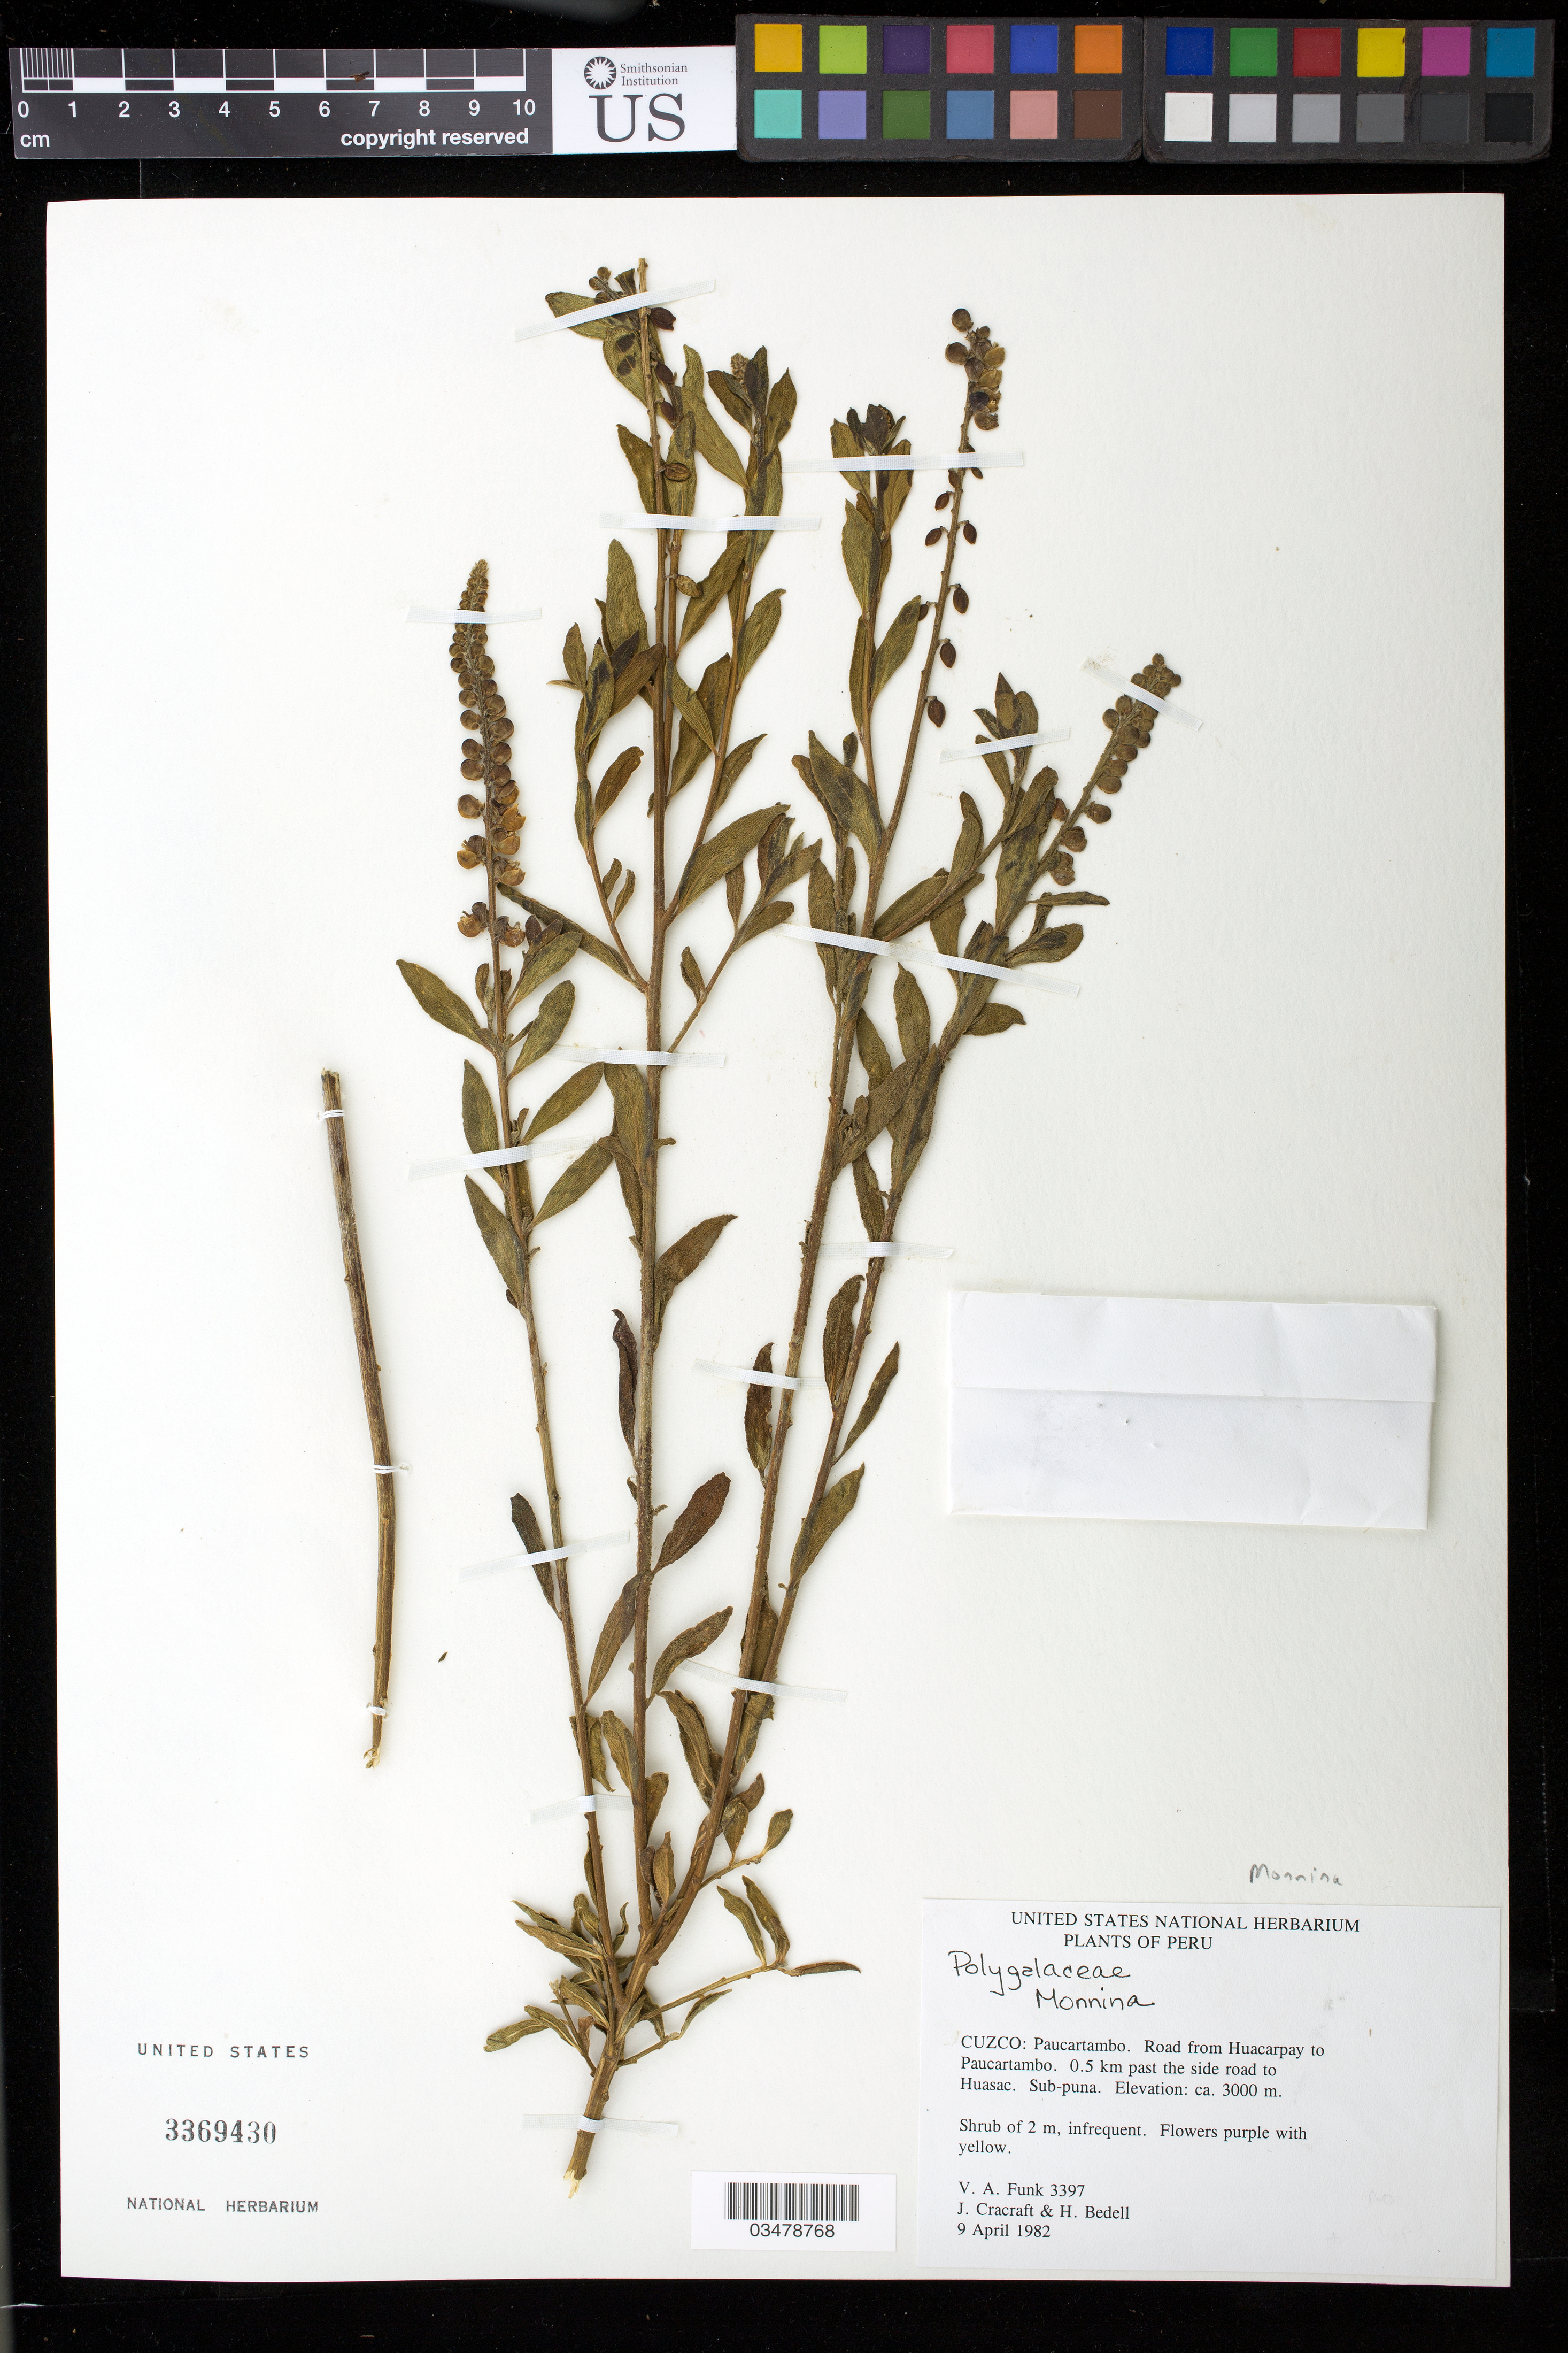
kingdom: Plantae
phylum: Tracheophyta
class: Magnoliopsida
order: Fabales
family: Polygalaceae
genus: Monnina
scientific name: Monnina sp.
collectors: V. Funk, J. L. Cracraft & H. Bedell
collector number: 3397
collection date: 1982-04-09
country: Peru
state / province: Cusco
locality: Paucartambo. Road from Huacarpay to Paucartambo. 0.5 km past the side road to Huasac.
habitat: Sub-puna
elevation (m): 3000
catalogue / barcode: US 3369430